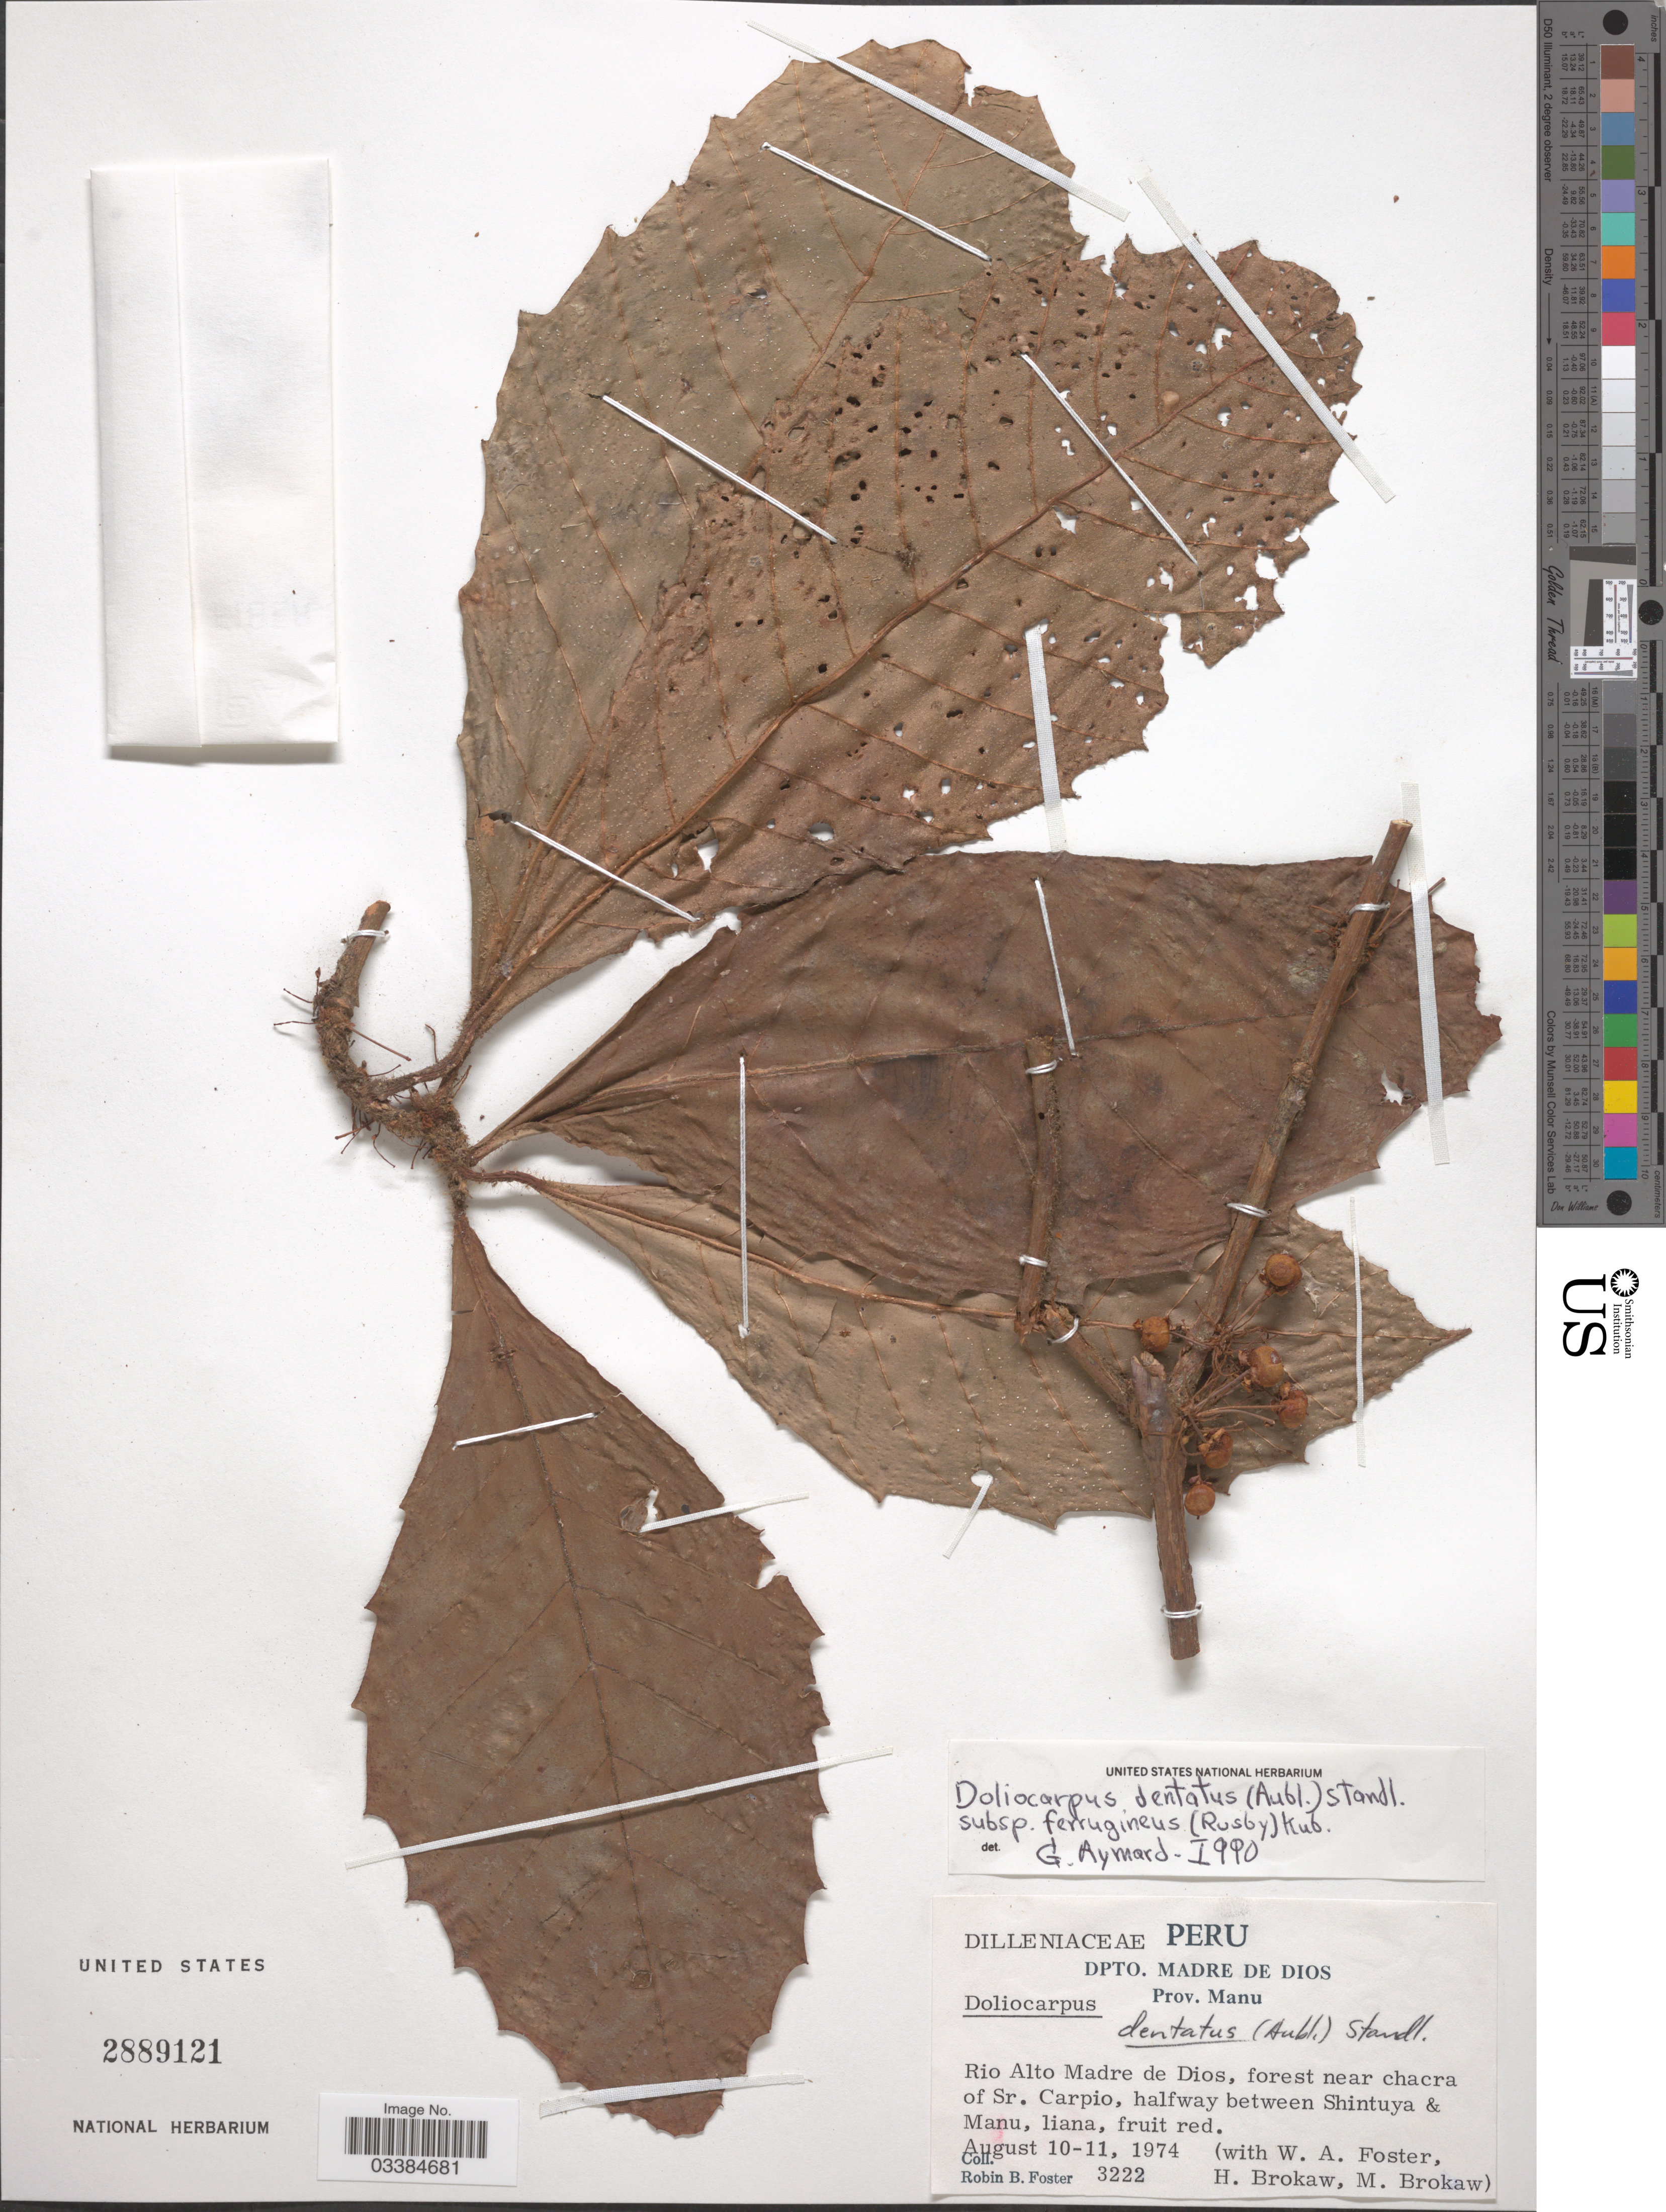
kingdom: Plantae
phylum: Tracheophyta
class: Magnoliopsida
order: Dilleniales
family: Dilleniaceae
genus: Doliocarpus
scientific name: Doliocarpus dentatus subsp. ferrugineus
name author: (Rusby) Kubitzki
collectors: R. B. Foster, W. Foster, H. Brokaw & M. Brokaw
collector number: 3222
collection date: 1974-08-10/1974-08-11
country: Peru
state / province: Madre de Dios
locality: Dpto. Madre de Dios. Prov. Manu. Rio Alto Madre de Dios, forest near chacra of Sr. Carpio, halfway between Shintuya & Manu.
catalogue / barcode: US 2889121